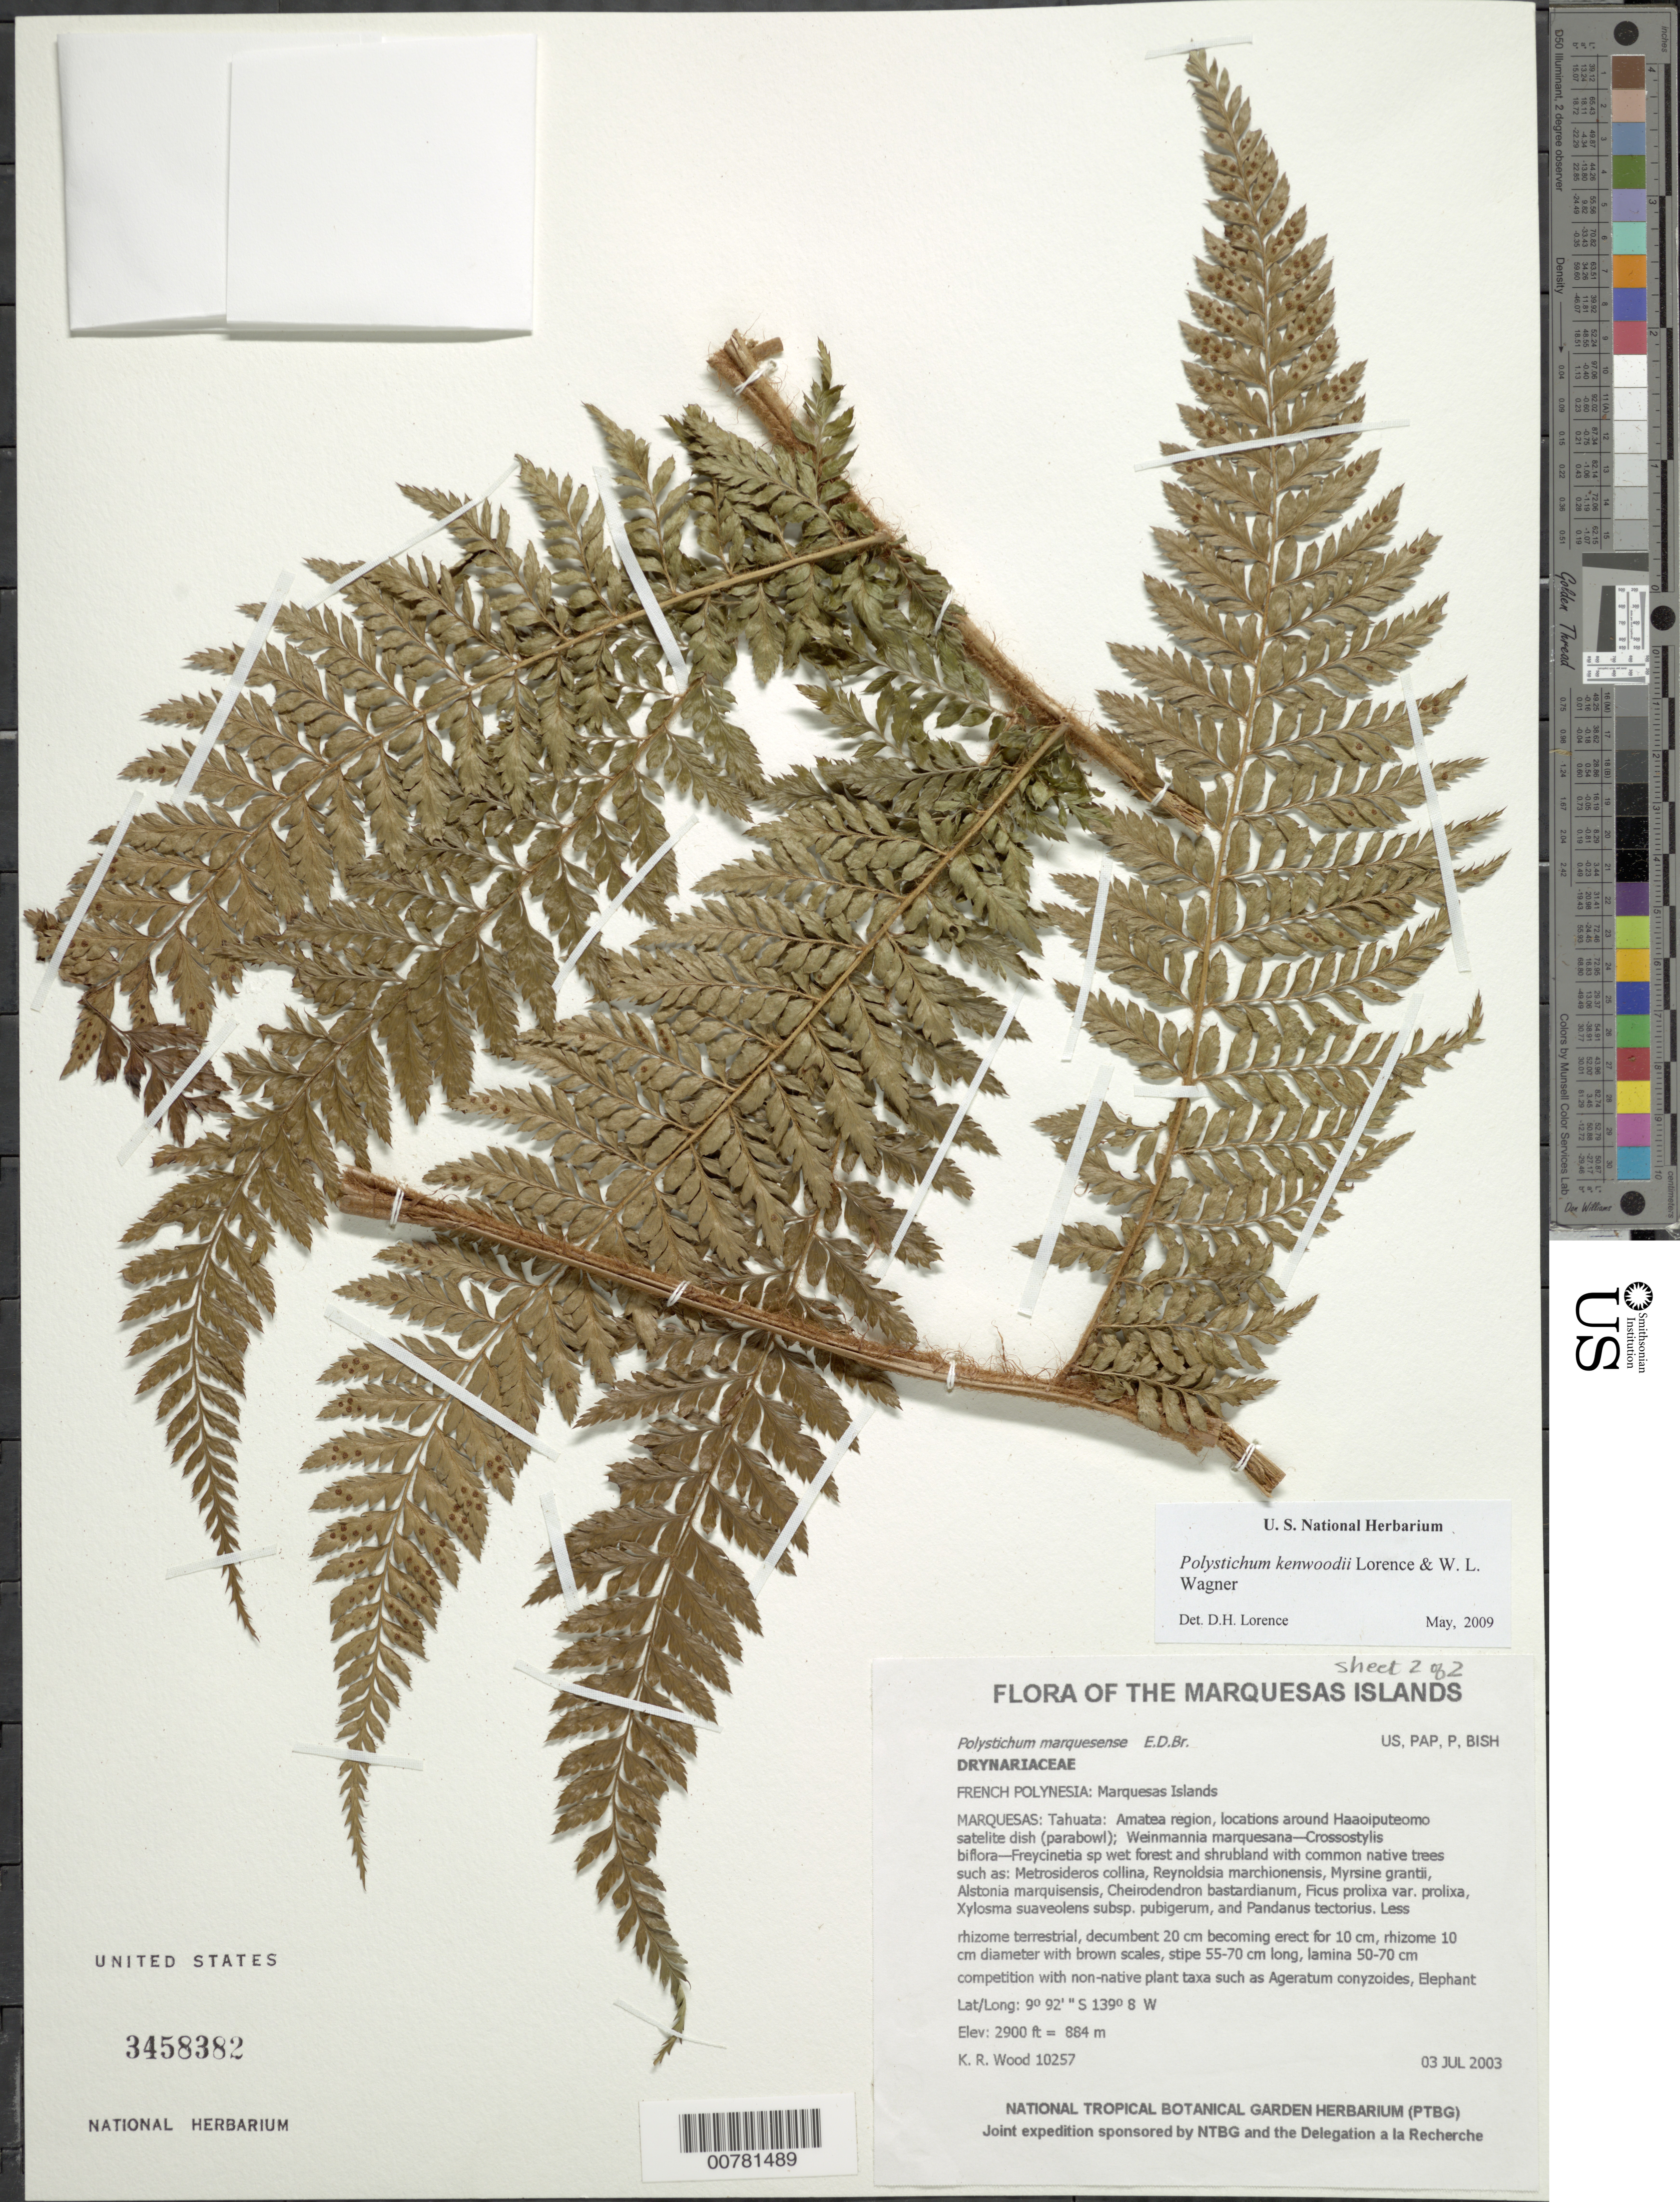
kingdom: Plantae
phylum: Tracheophyta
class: Polypodiopsida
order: Polypodiales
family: Dryopteridaceae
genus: Polystichum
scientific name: Polystichum kenwoodii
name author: Lorence & W.L. Wagner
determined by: Lorence, David H., (PTBG), National Tropical Botanical Garden (UNITED STATES)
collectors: K. R. Wood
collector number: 10257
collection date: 2003-07-03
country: French Polynesia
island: Tahuata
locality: Amatea region, locations around Haaoiputeomo satelite dish (parabowl)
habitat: Weinmannia marquesana - Crossostylis biflora-Freycinetia sp wet forest and shrubland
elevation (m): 884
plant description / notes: Competition with non-native plant taxa such as Ageratum conyzoides, Elephantopus mollis, Psidium guajava, Spathoglottis plicata, Zingiber zerumbet, Paspalum conjugatum, Paspalum paniculatum, Rhynchelytrum repens, Cordyline fruticosa, Kyllinga nemoralis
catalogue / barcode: US 3458382